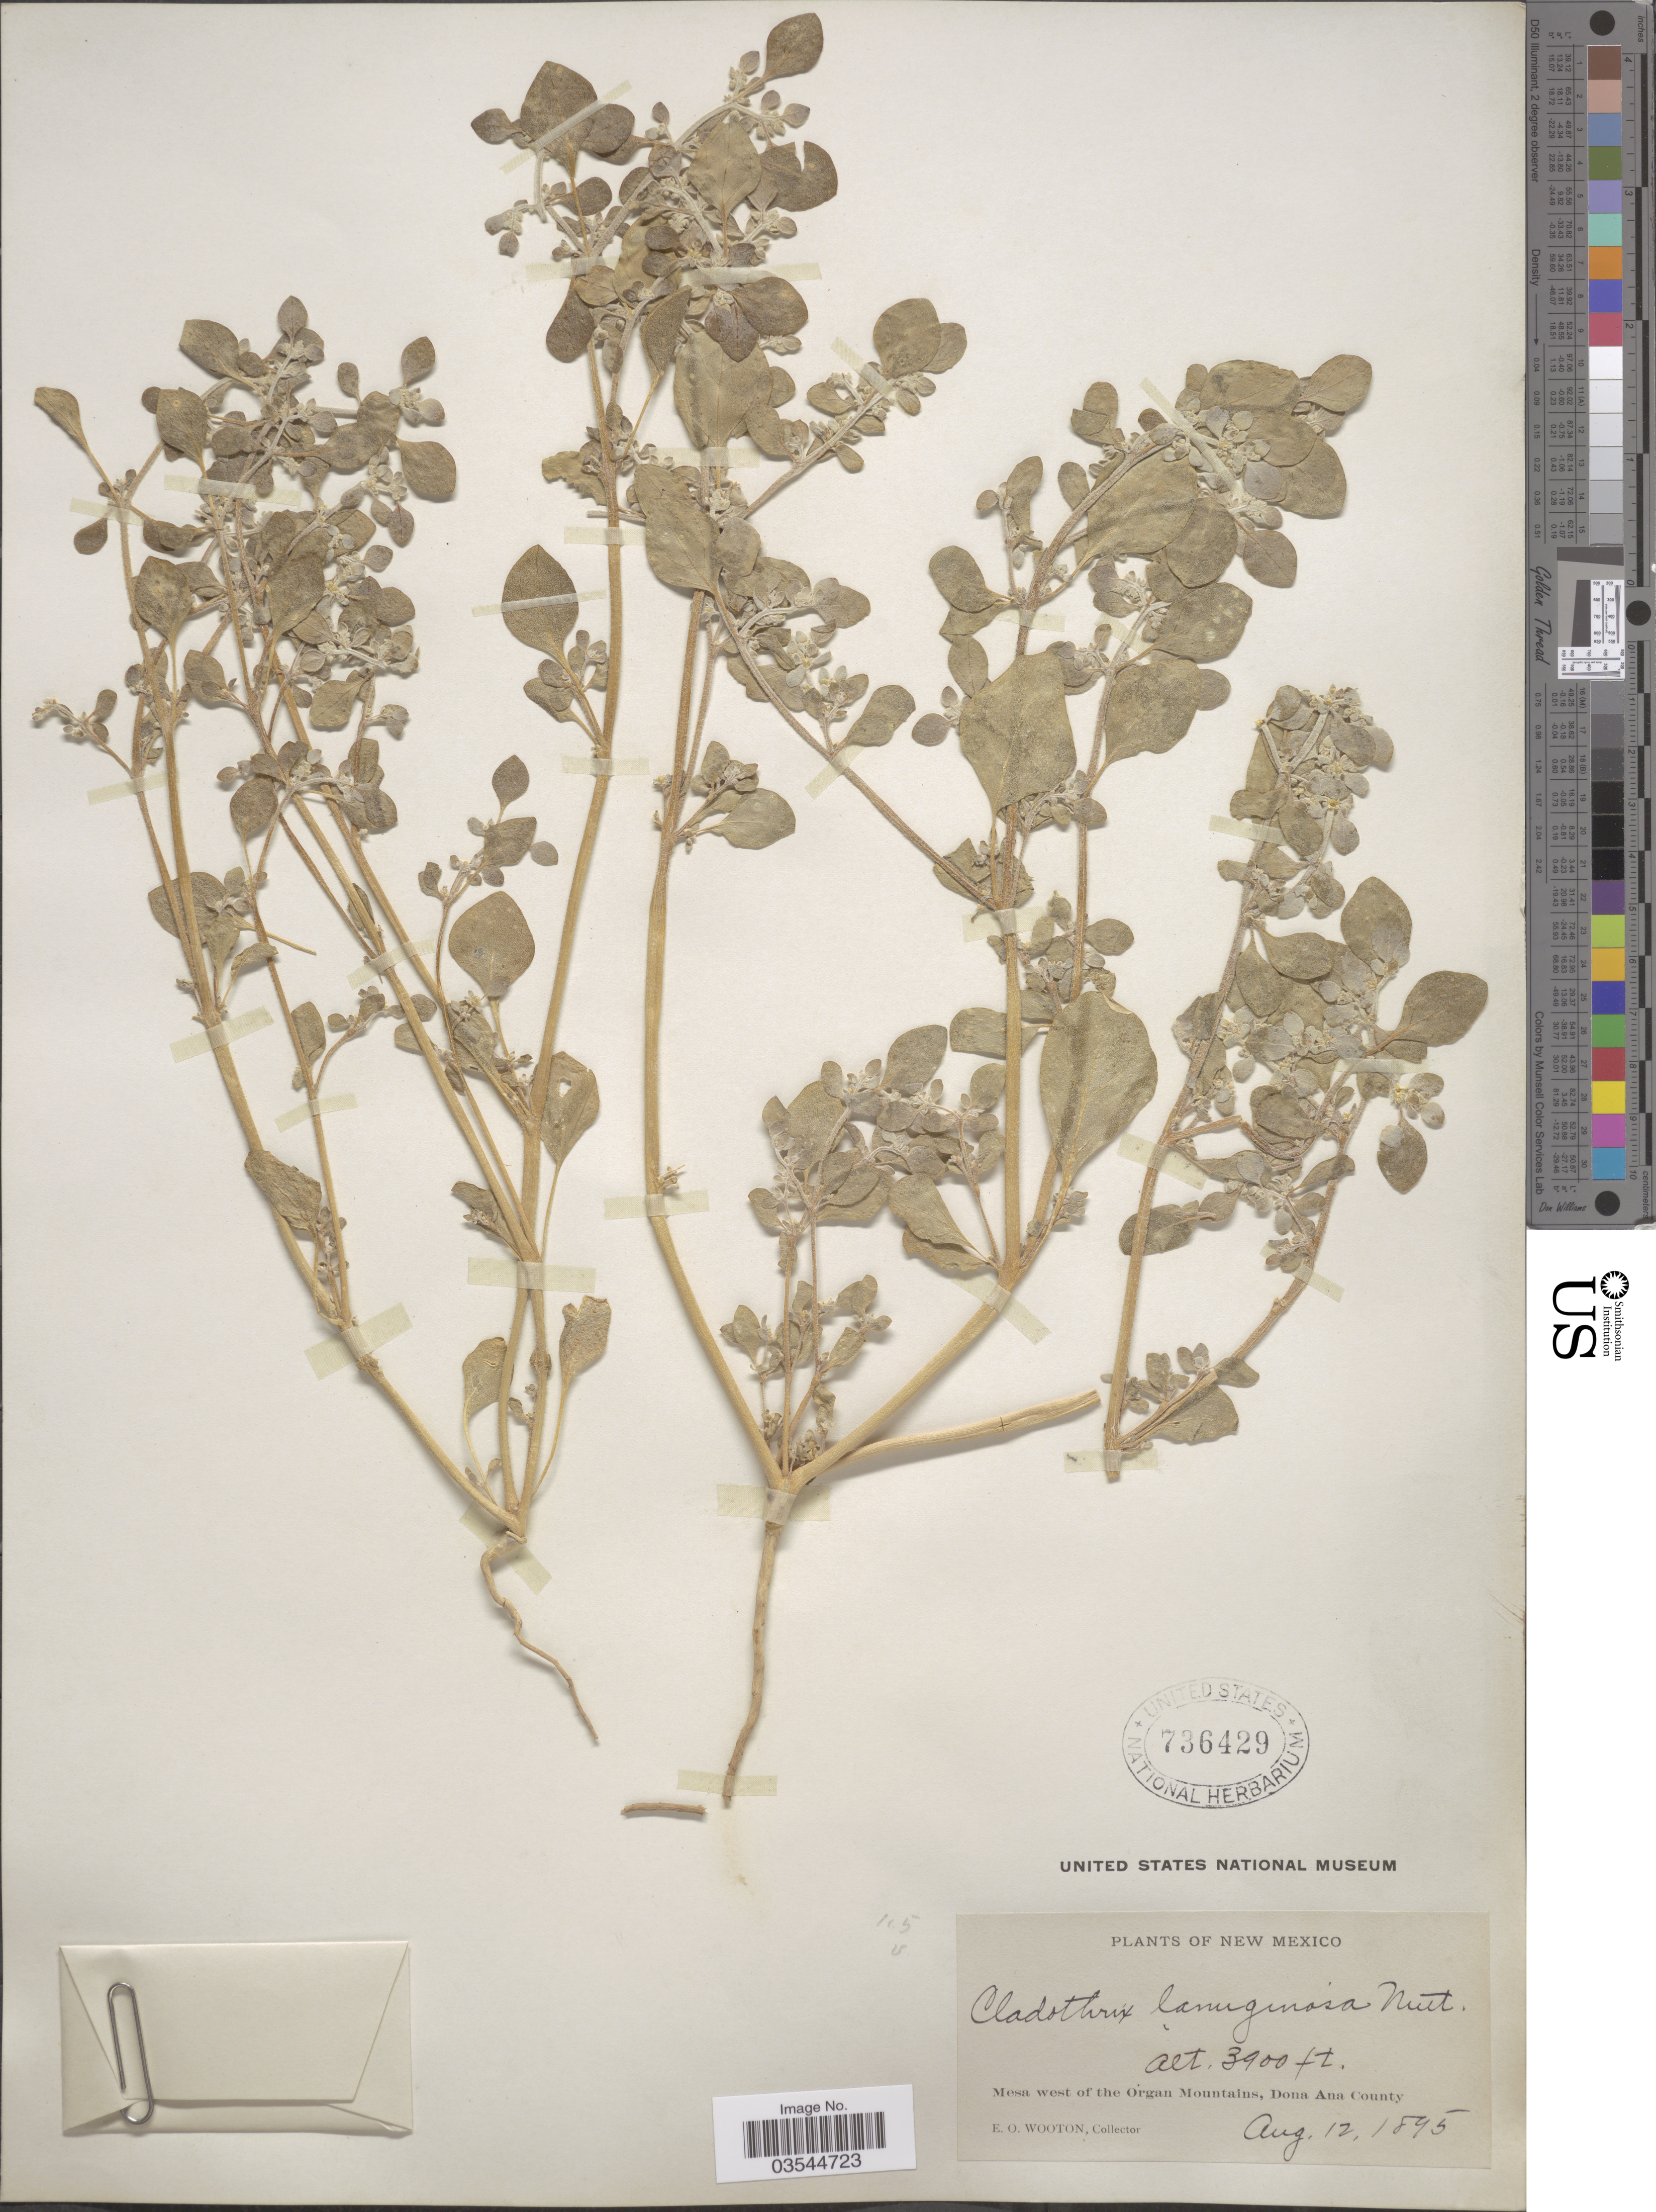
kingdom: Plantae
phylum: Tracheophyta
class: Magnoliopsida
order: Caryophyllales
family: Amaranthaceae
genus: Tidestromia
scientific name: Tidestromia lanuginosa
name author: (Nutt.) Standl.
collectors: E. O. Wooton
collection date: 1895-08-12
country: United States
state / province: New Mexico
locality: Mesa west of the Organ Mountains, Dona Ana County.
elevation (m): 1189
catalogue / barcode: US 736429